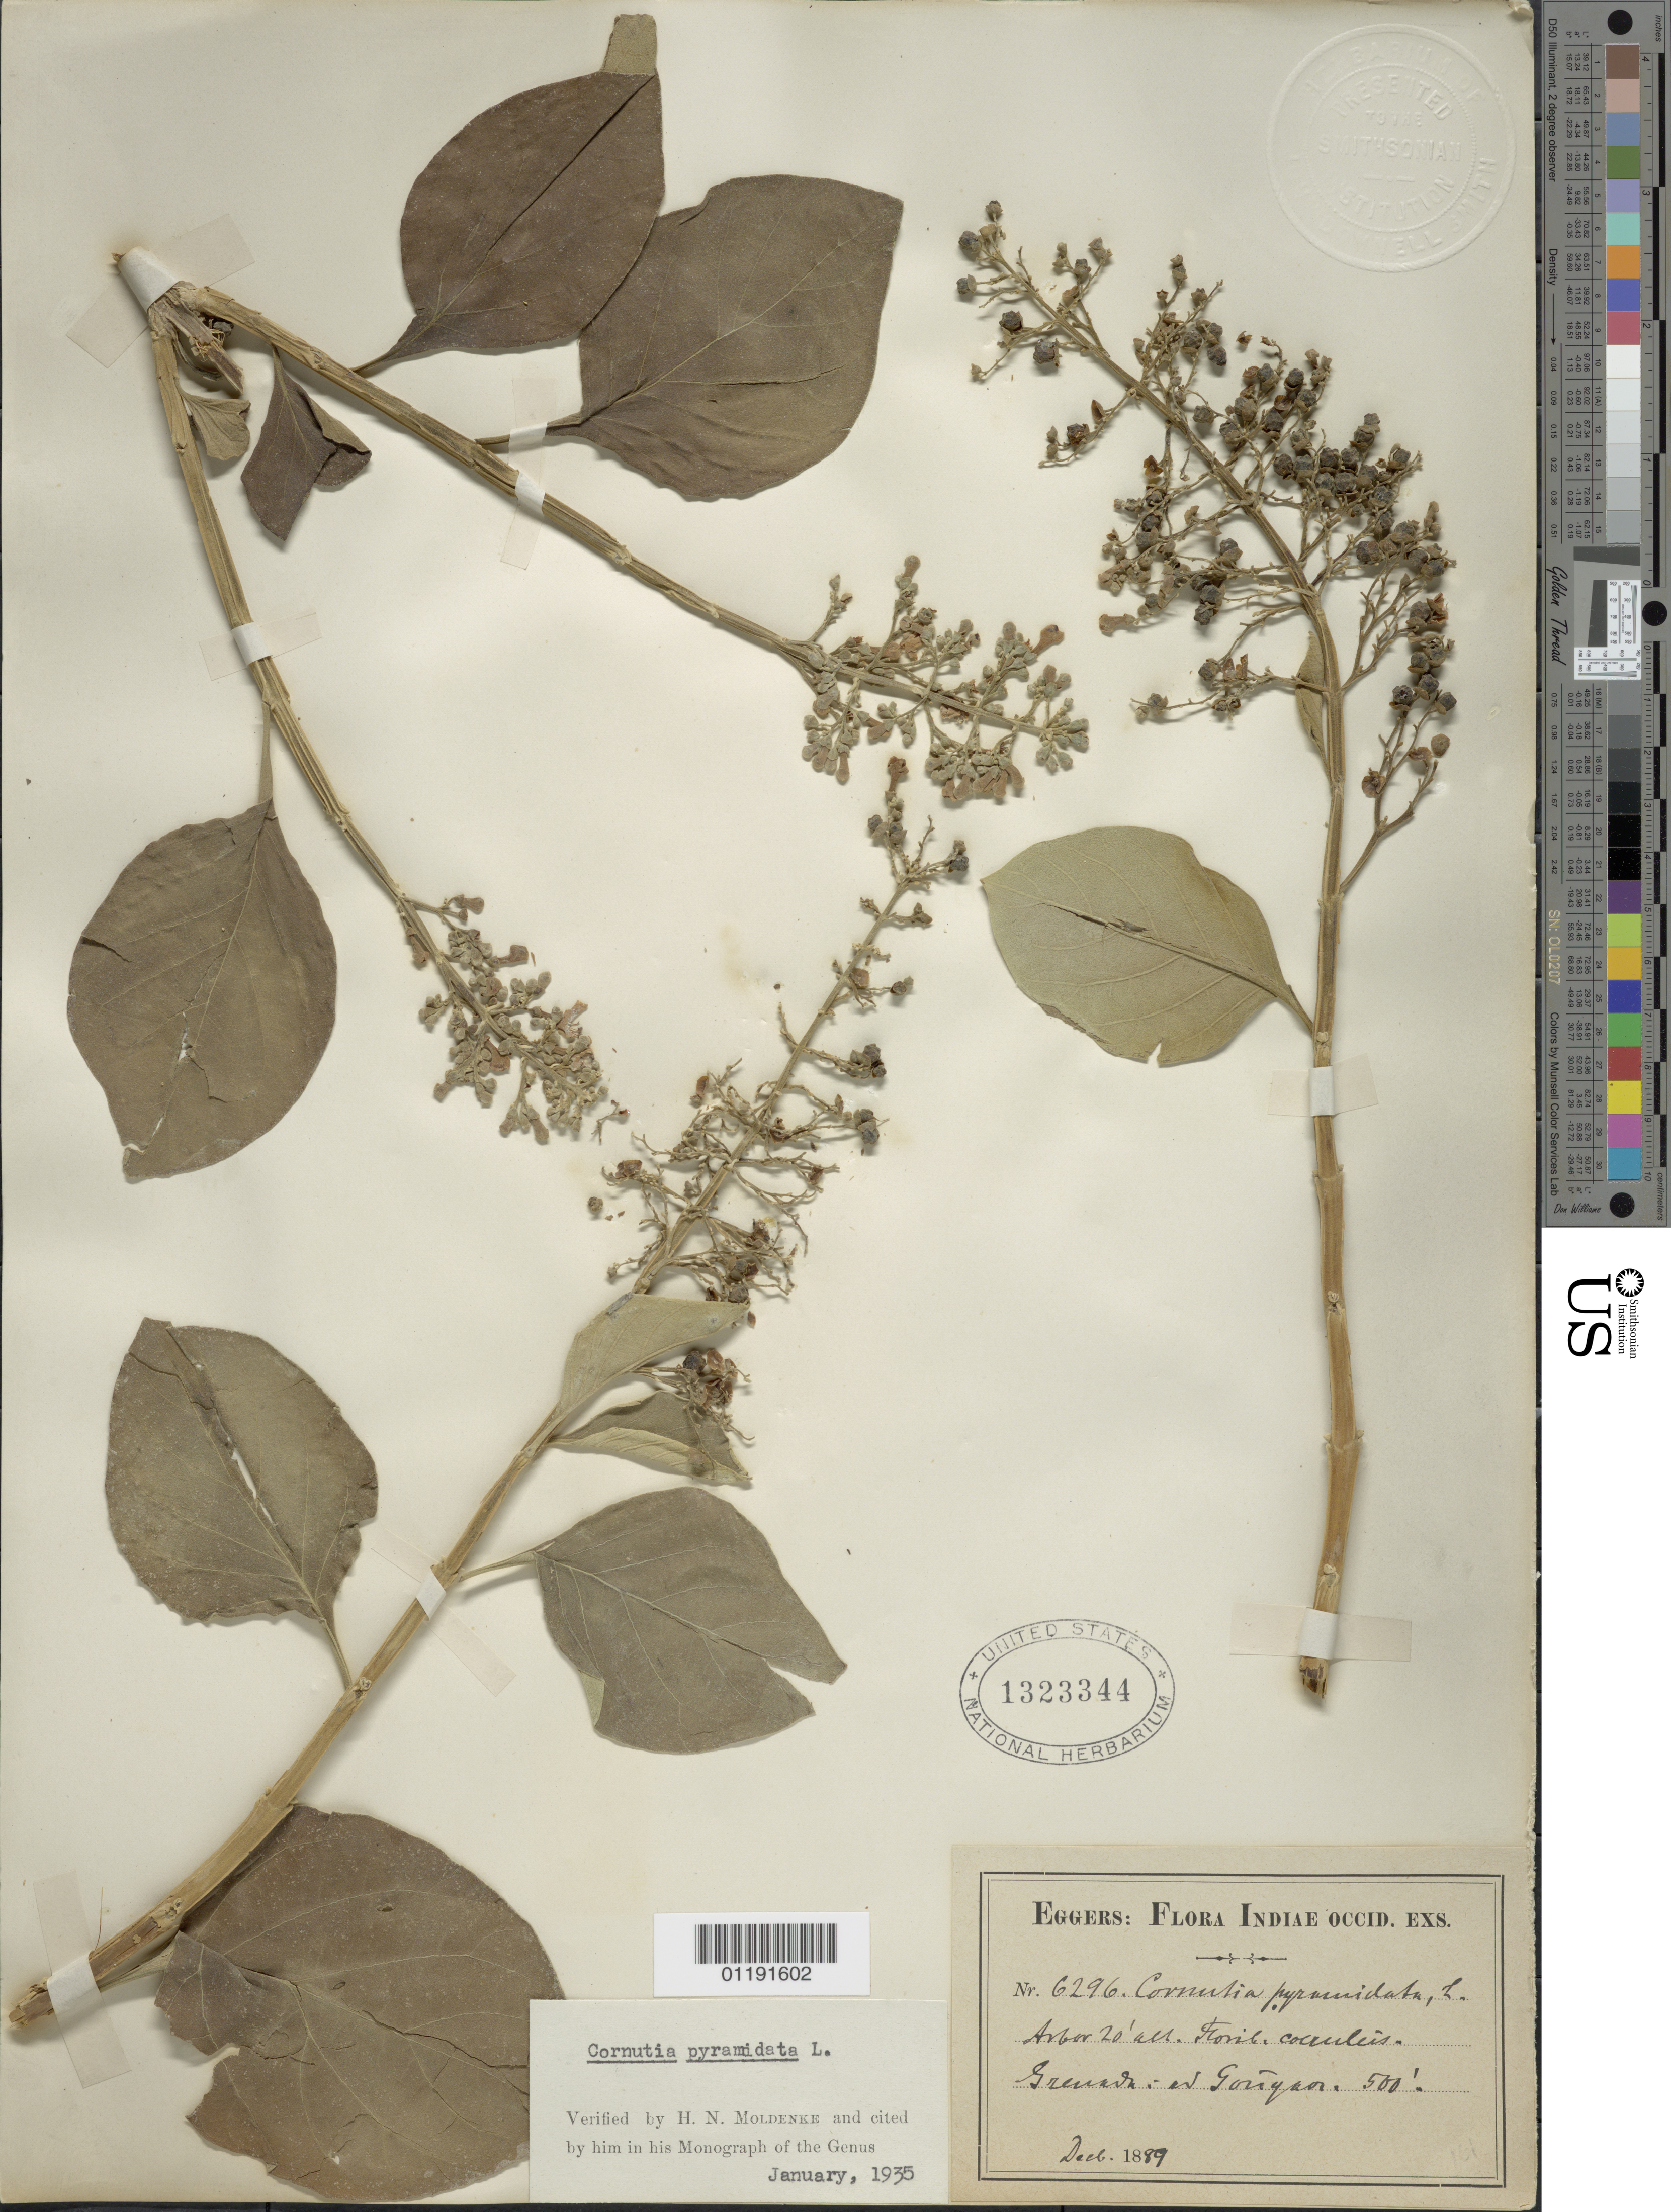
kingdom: Plantae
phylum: Tracheophyta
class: Magnoliopsida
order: Lamiales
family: Lamiaceae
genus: Cornutia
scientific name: Cornutia pyramidata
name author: L.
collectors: -. Eggers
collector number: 6296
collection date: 1889-12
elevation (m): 152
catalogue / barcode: US 1323344